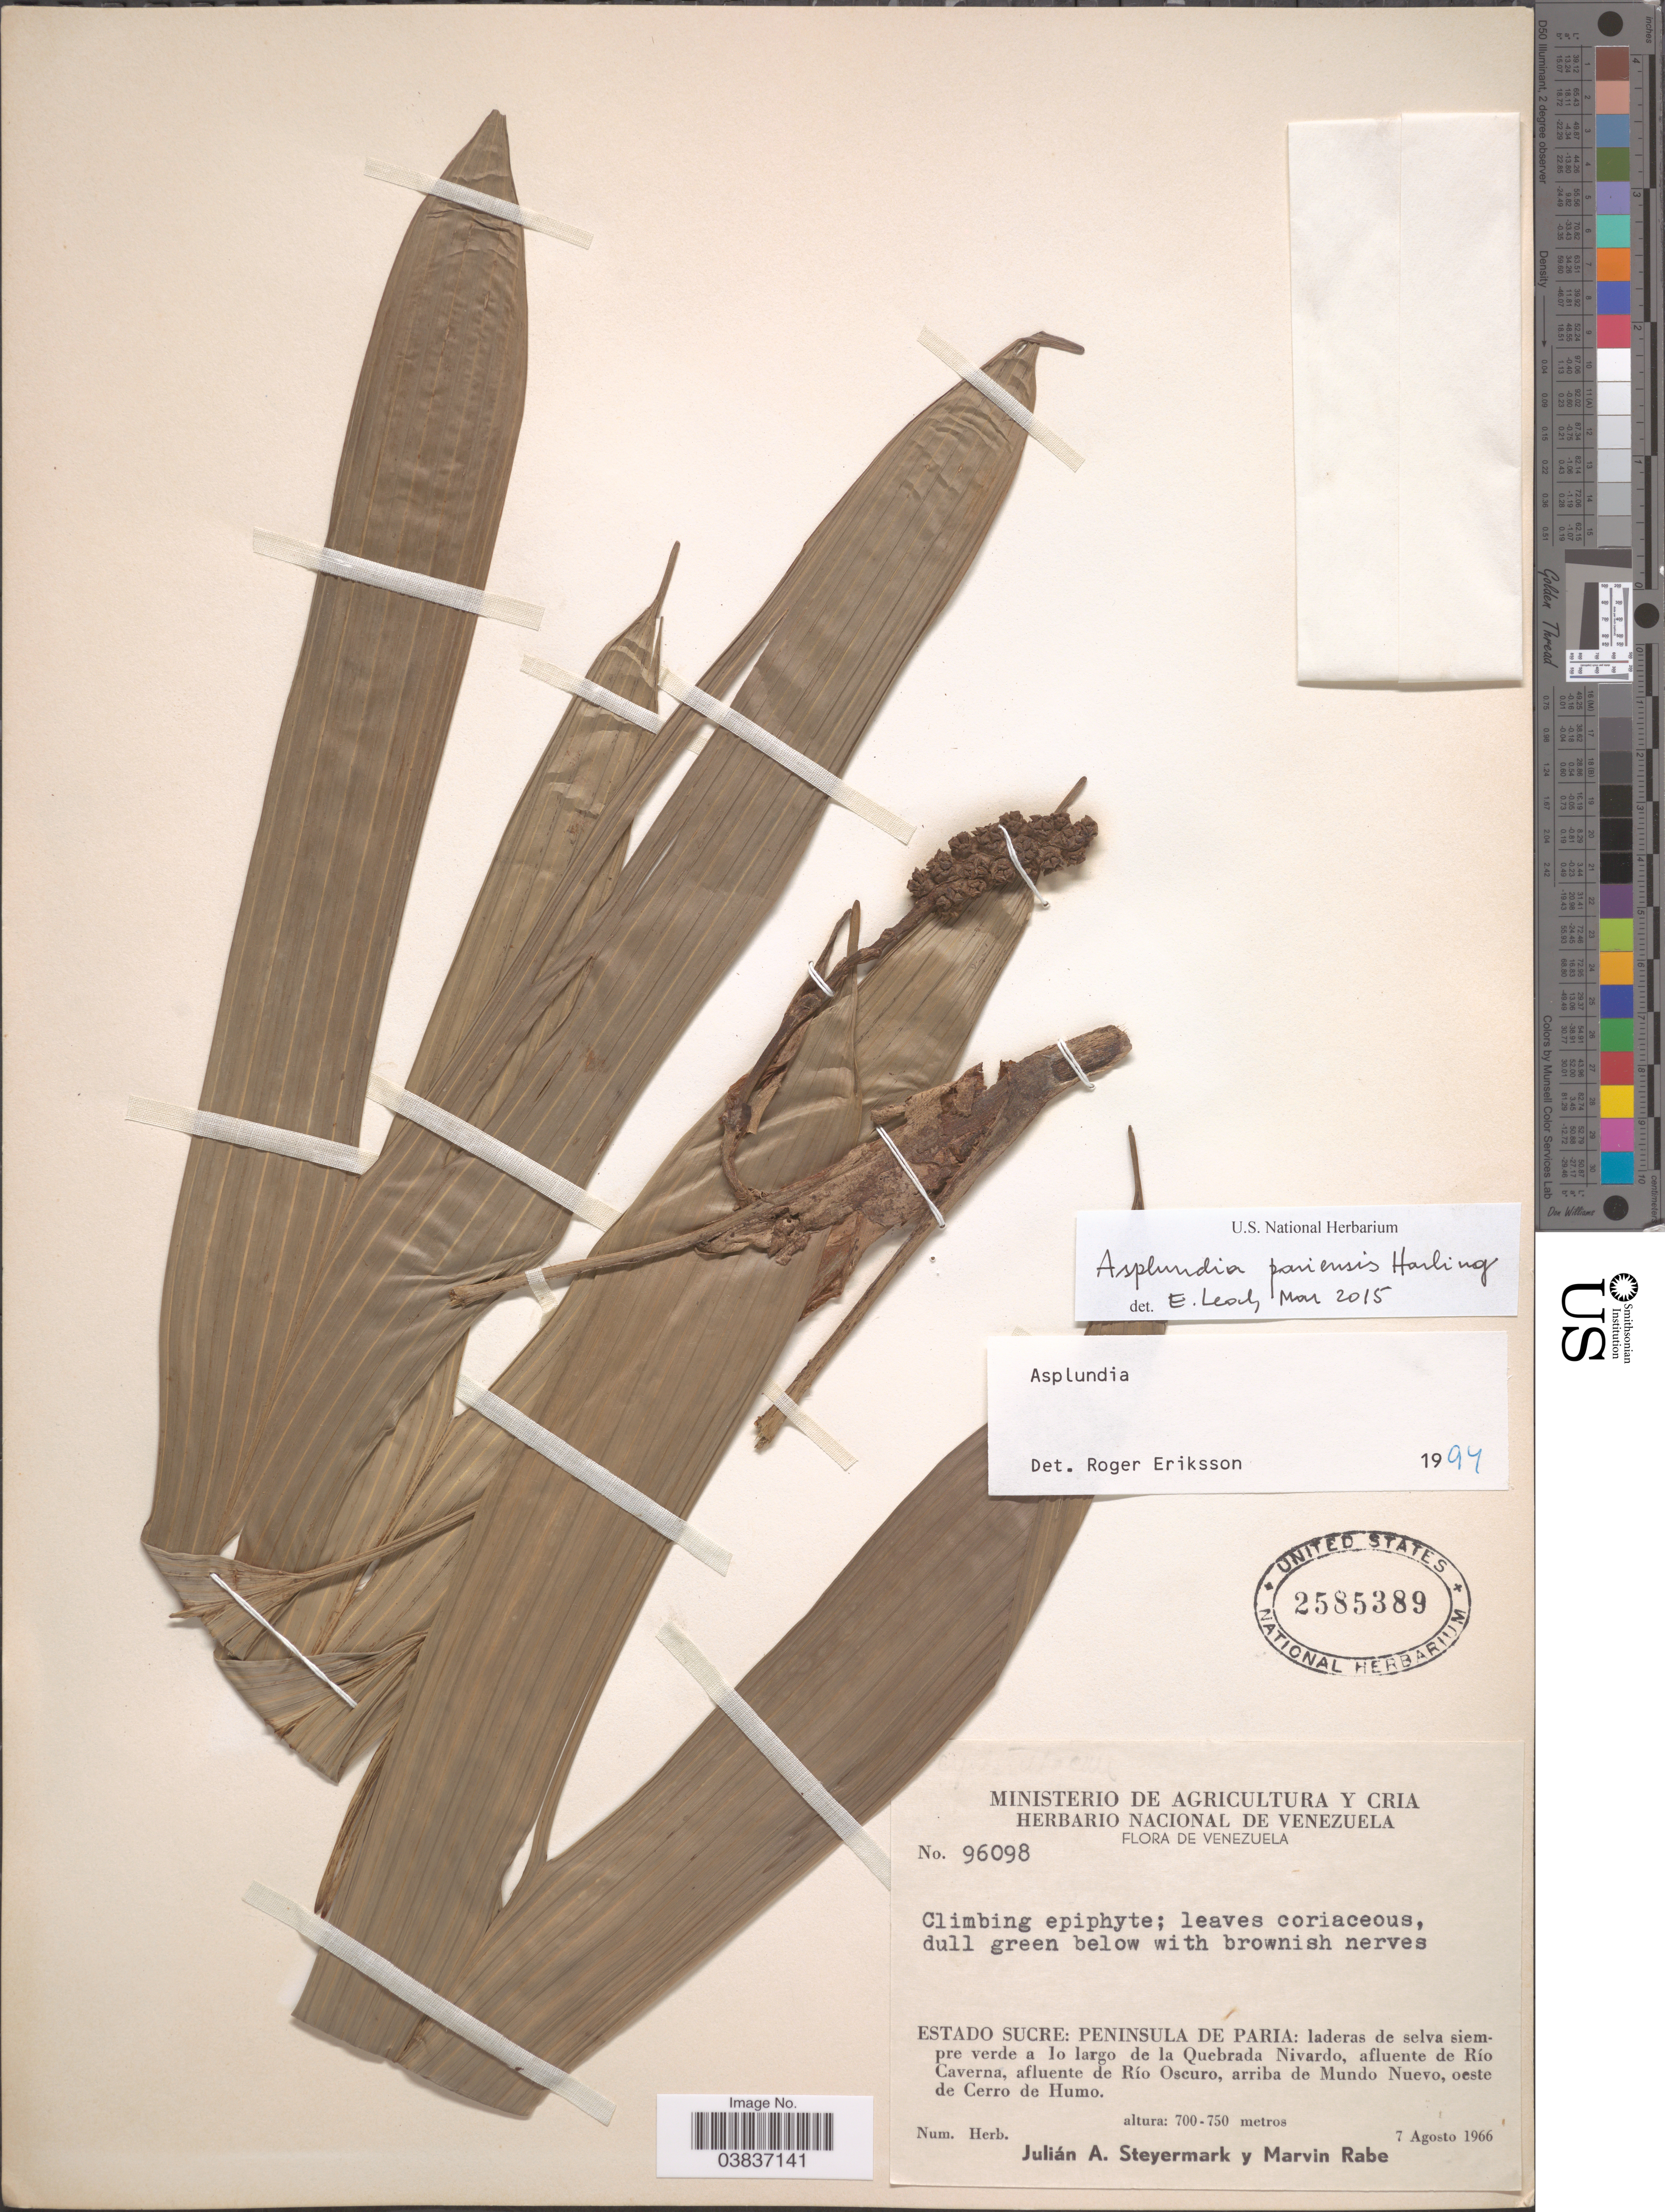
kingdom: Plantae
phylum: Tracheophyta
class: Liliopsida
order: Pandanales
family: Cyclanthaceae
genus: Asplundia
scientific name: Asplundia pariensis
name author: Harling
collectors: J. Steyermark & M. Rabe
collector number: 96098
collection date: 1966-08-07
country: Venezuela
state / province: Sucre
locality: Peninsula de Paria: a lo largo de la Quebrada Nivardo, afluente de Río Caverna, afluente de Río Oscuro, arriba de Mundo Nuevo, oeste de Cerro de Humo.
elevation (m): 700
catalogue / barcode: US 2585389